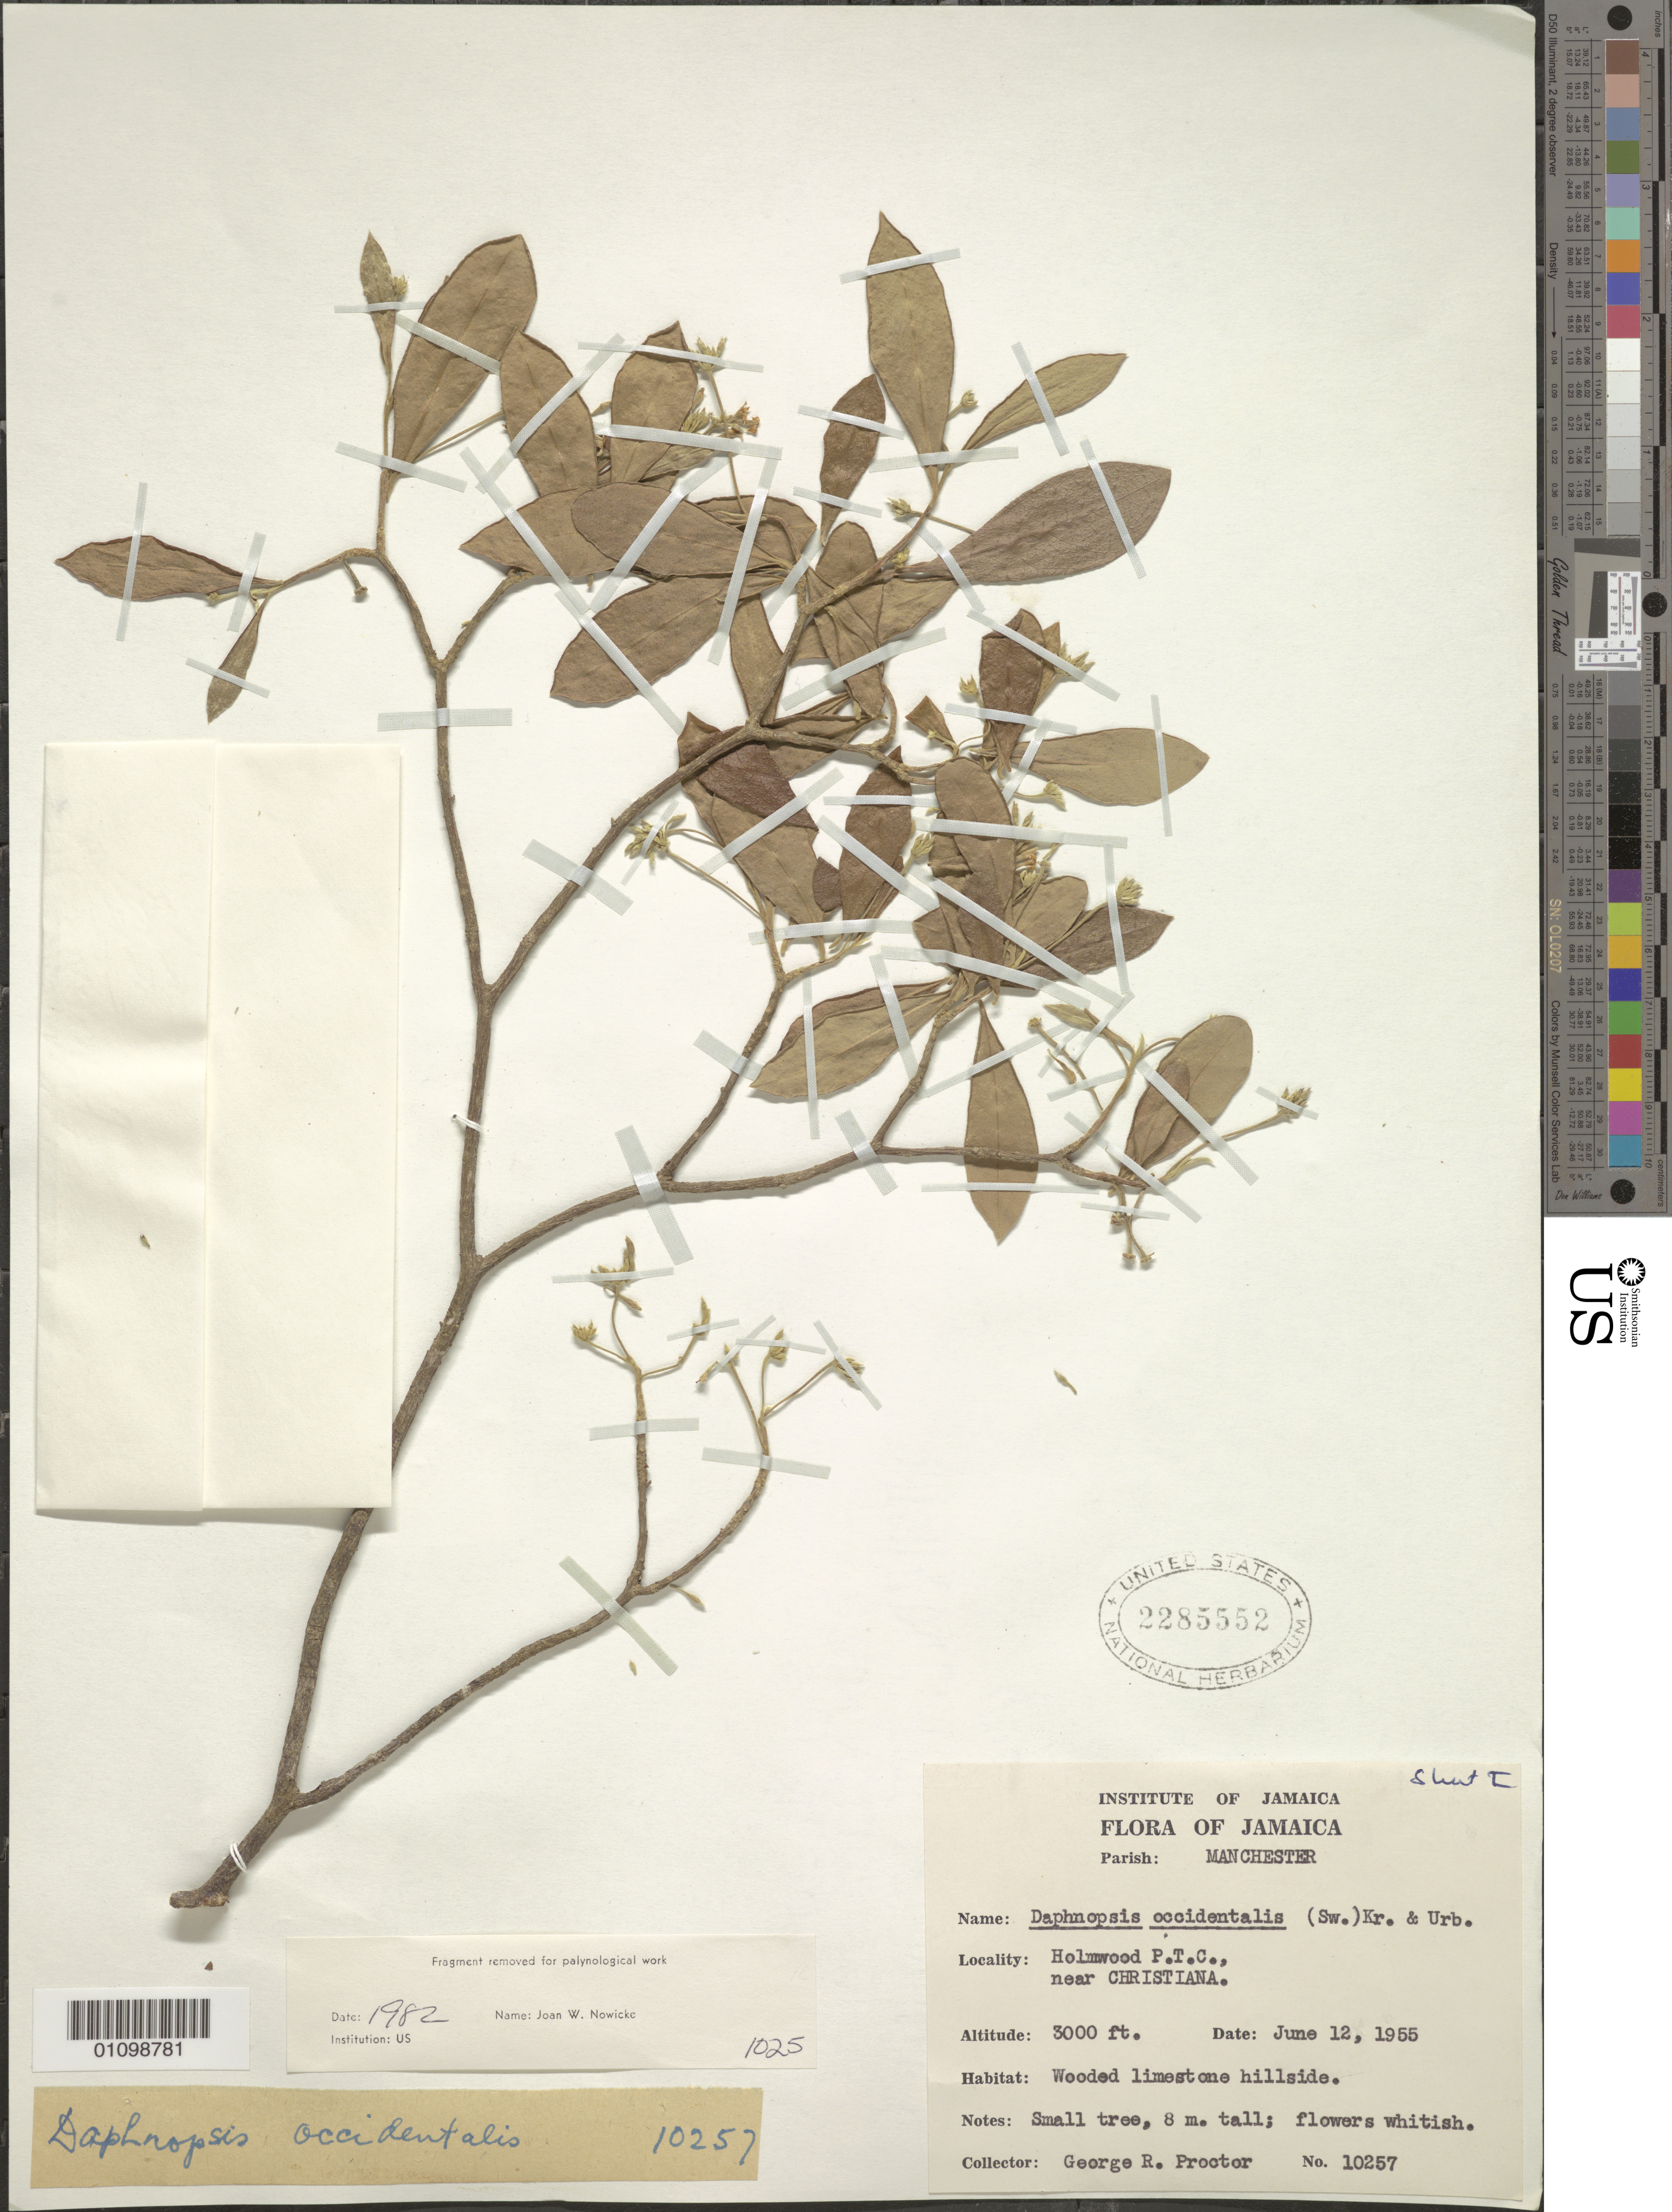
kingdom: Plantae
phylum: Tracheophyta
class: Magnoliopsida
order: Malvales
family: Thymelaeaceae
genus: Daphnopsis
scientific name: Daphnopsis occidentalis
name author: (Sw.) Krug & Urb.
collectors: G. R. Proctor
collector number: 10257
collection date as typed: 12 Jun 1955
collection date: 1955-06-12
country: Jamaica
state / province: Manchester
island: Jamaica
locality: Holmwood P.T.C. near Christiana.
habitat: Wooded limestone hillside.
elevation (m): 914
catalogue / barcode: US 2285552